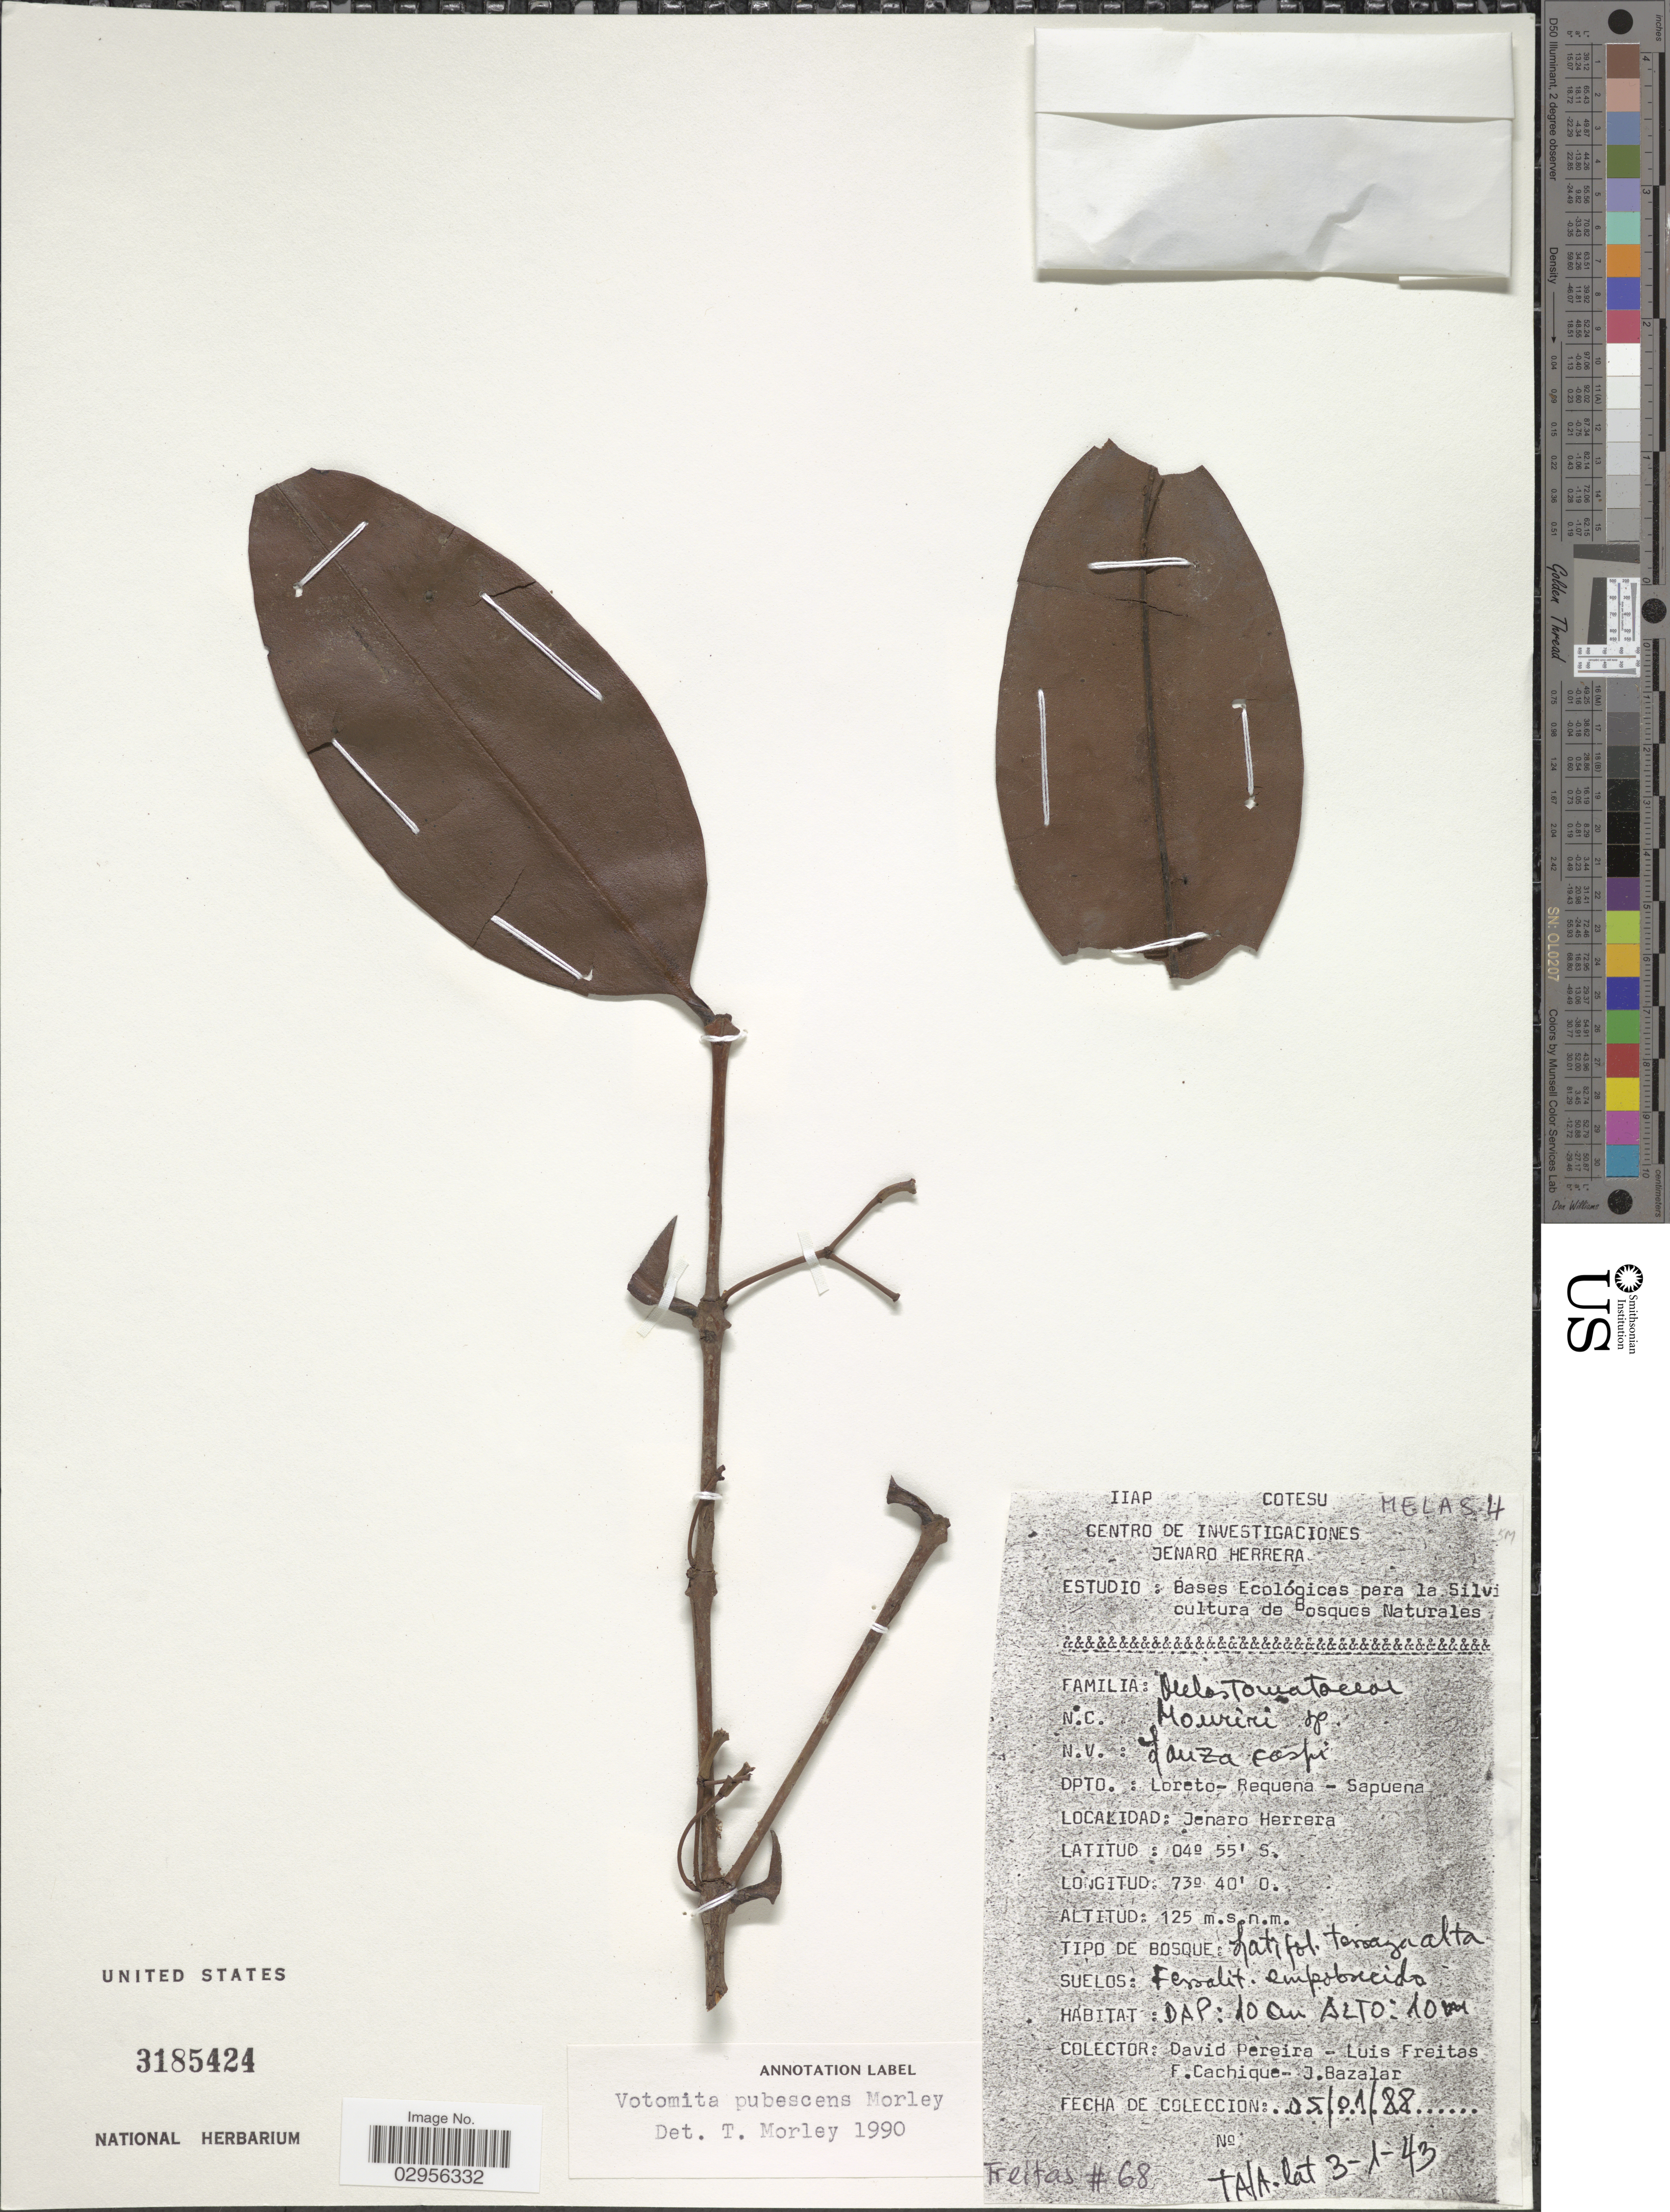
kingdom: Plantae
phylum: Tracheophyta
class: Magnoliopsida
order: Myrtales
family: Melastomataceae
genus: Votomita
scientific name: Votomita pubescens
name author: Morley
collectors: D. Pereira, L. Freitas, F. Cachique & J. Bazalar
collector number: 68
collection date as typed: Transcribed d/m/y: 5/1/88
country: Peru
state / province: Loreto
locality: Dpto. Loreto-Requena-Sapuena. Jenaro Herrera.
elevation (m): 125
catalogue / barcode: US 3185424